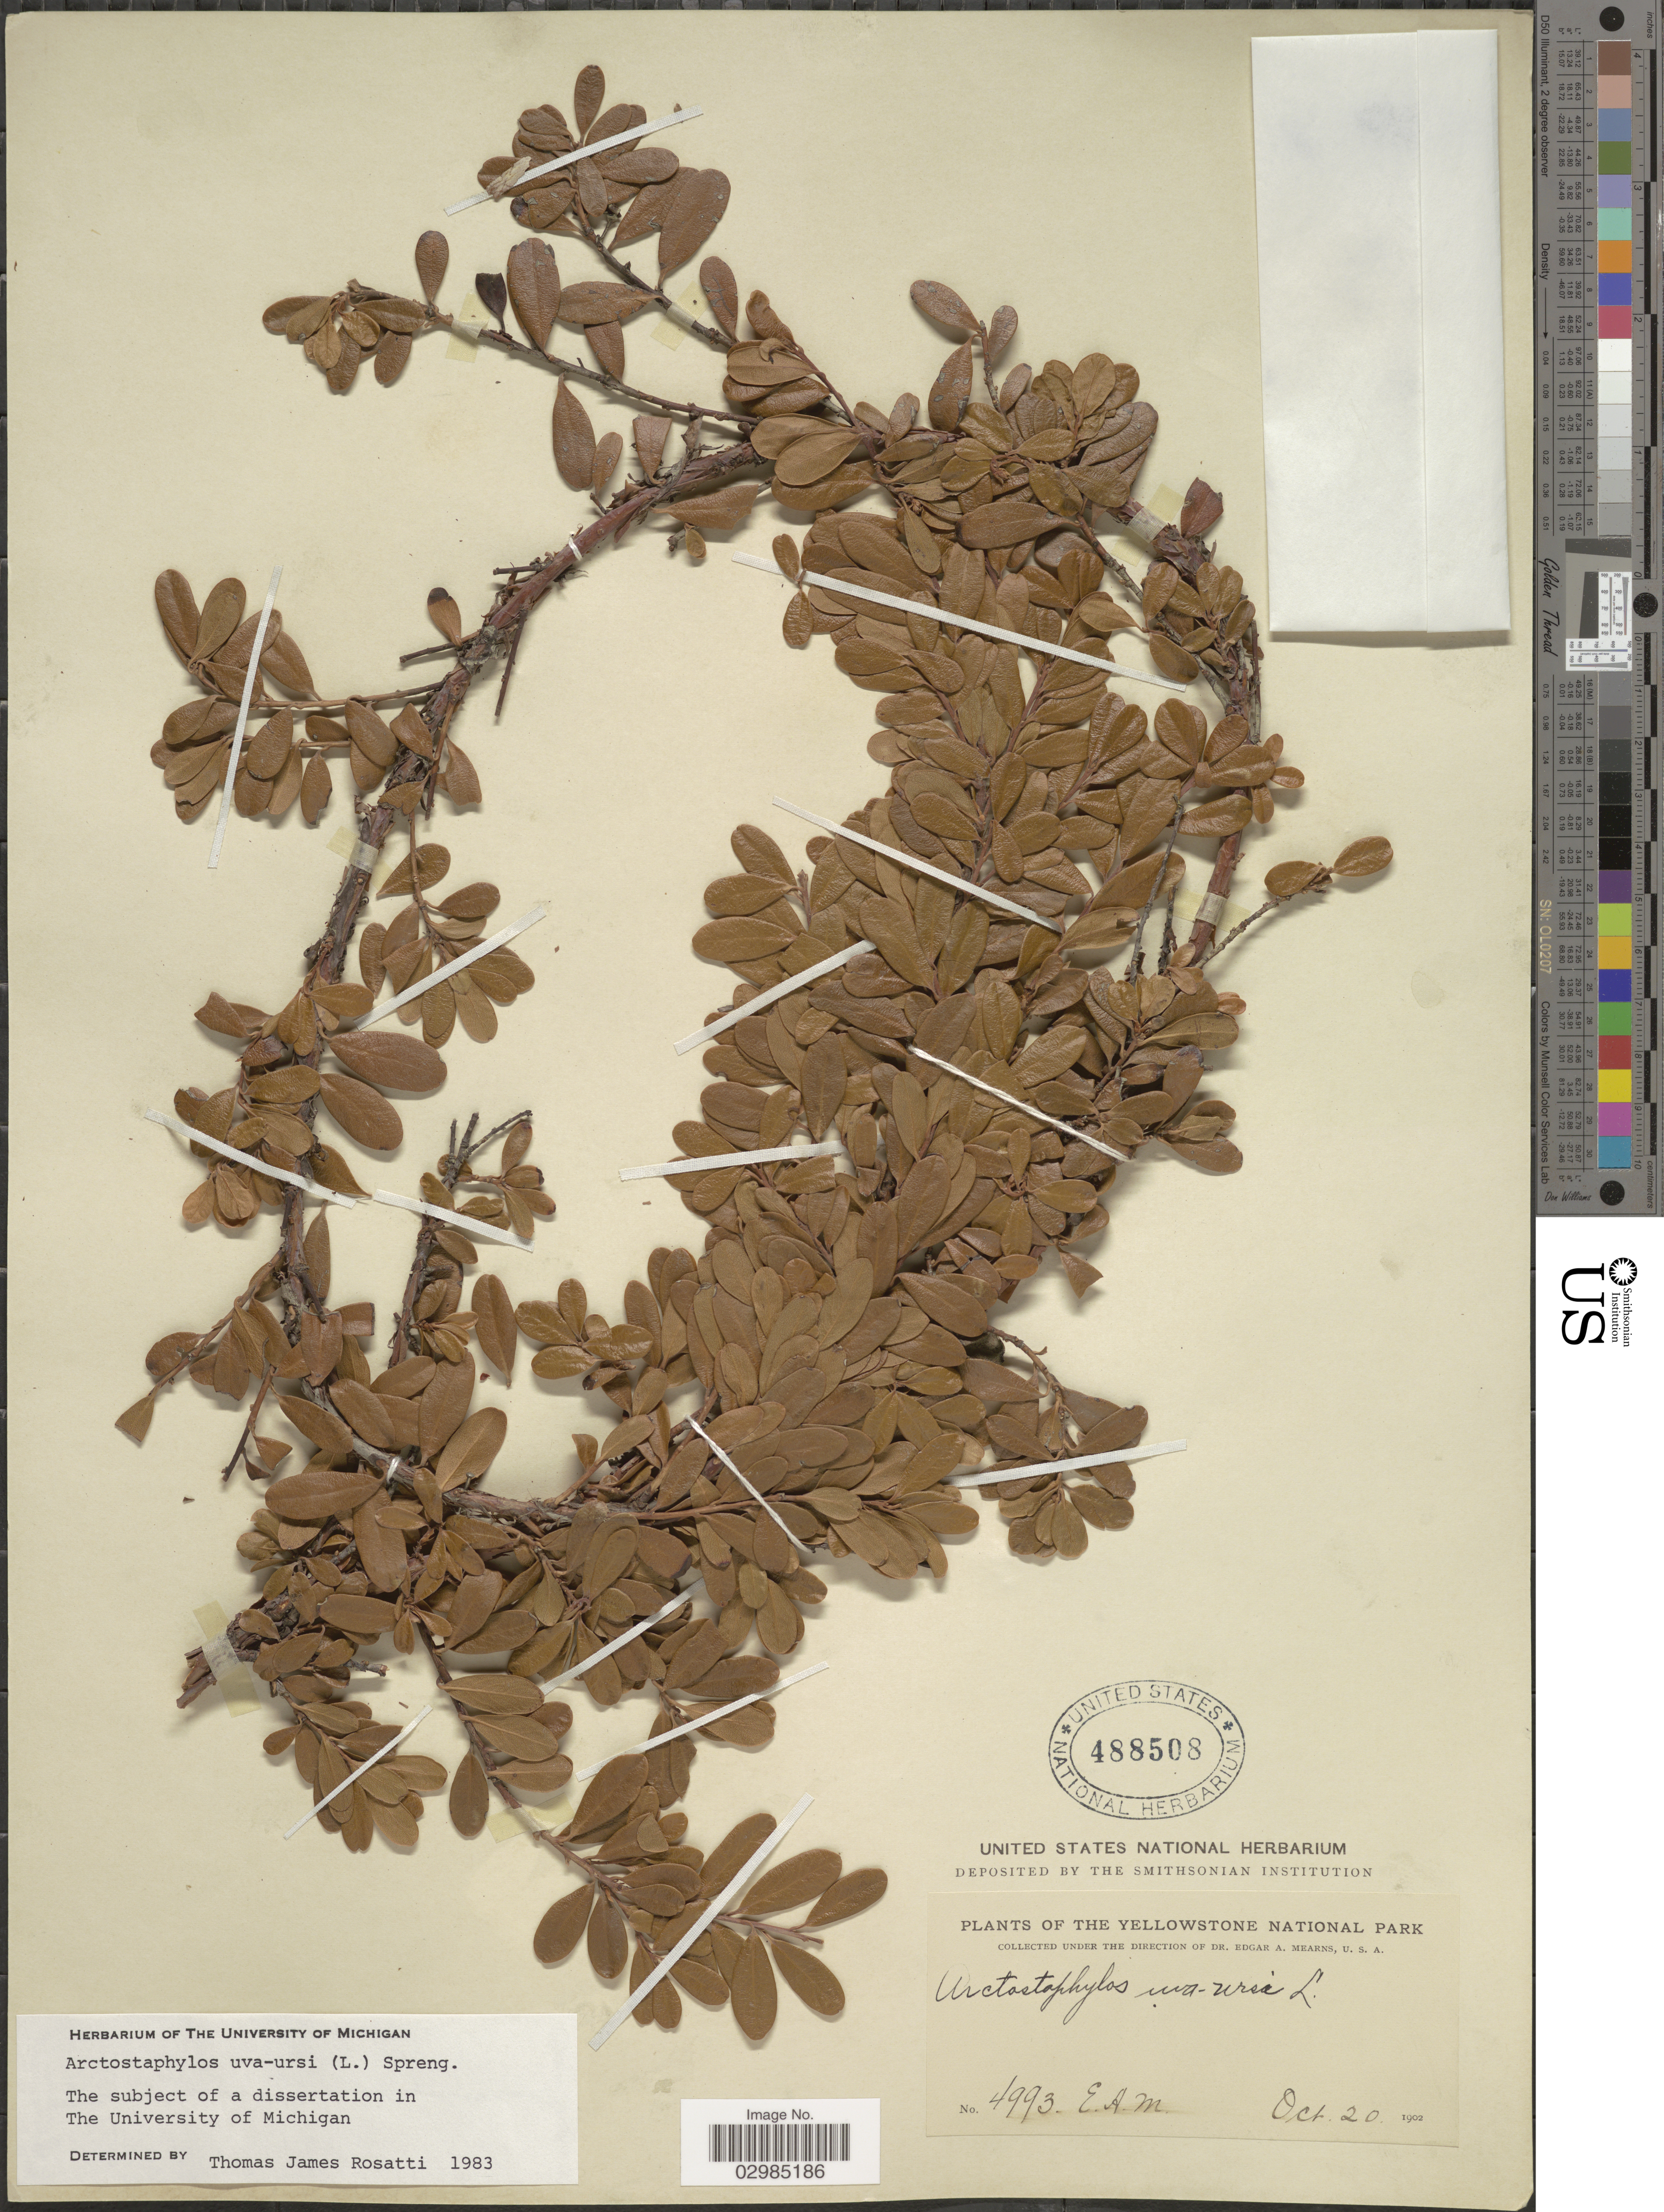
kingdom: Plantae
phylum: Tracheophyta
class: Magnoliopsida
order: Ericales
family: Ericaceae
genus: Arctostaphylos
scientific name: Arctostaphylos uva-ursi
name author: (L.) Spreng.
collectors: E. A. Mearns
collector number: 4993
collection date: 1902-10-20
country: United States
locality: Yellowstone National Park.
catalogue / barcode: US 488508